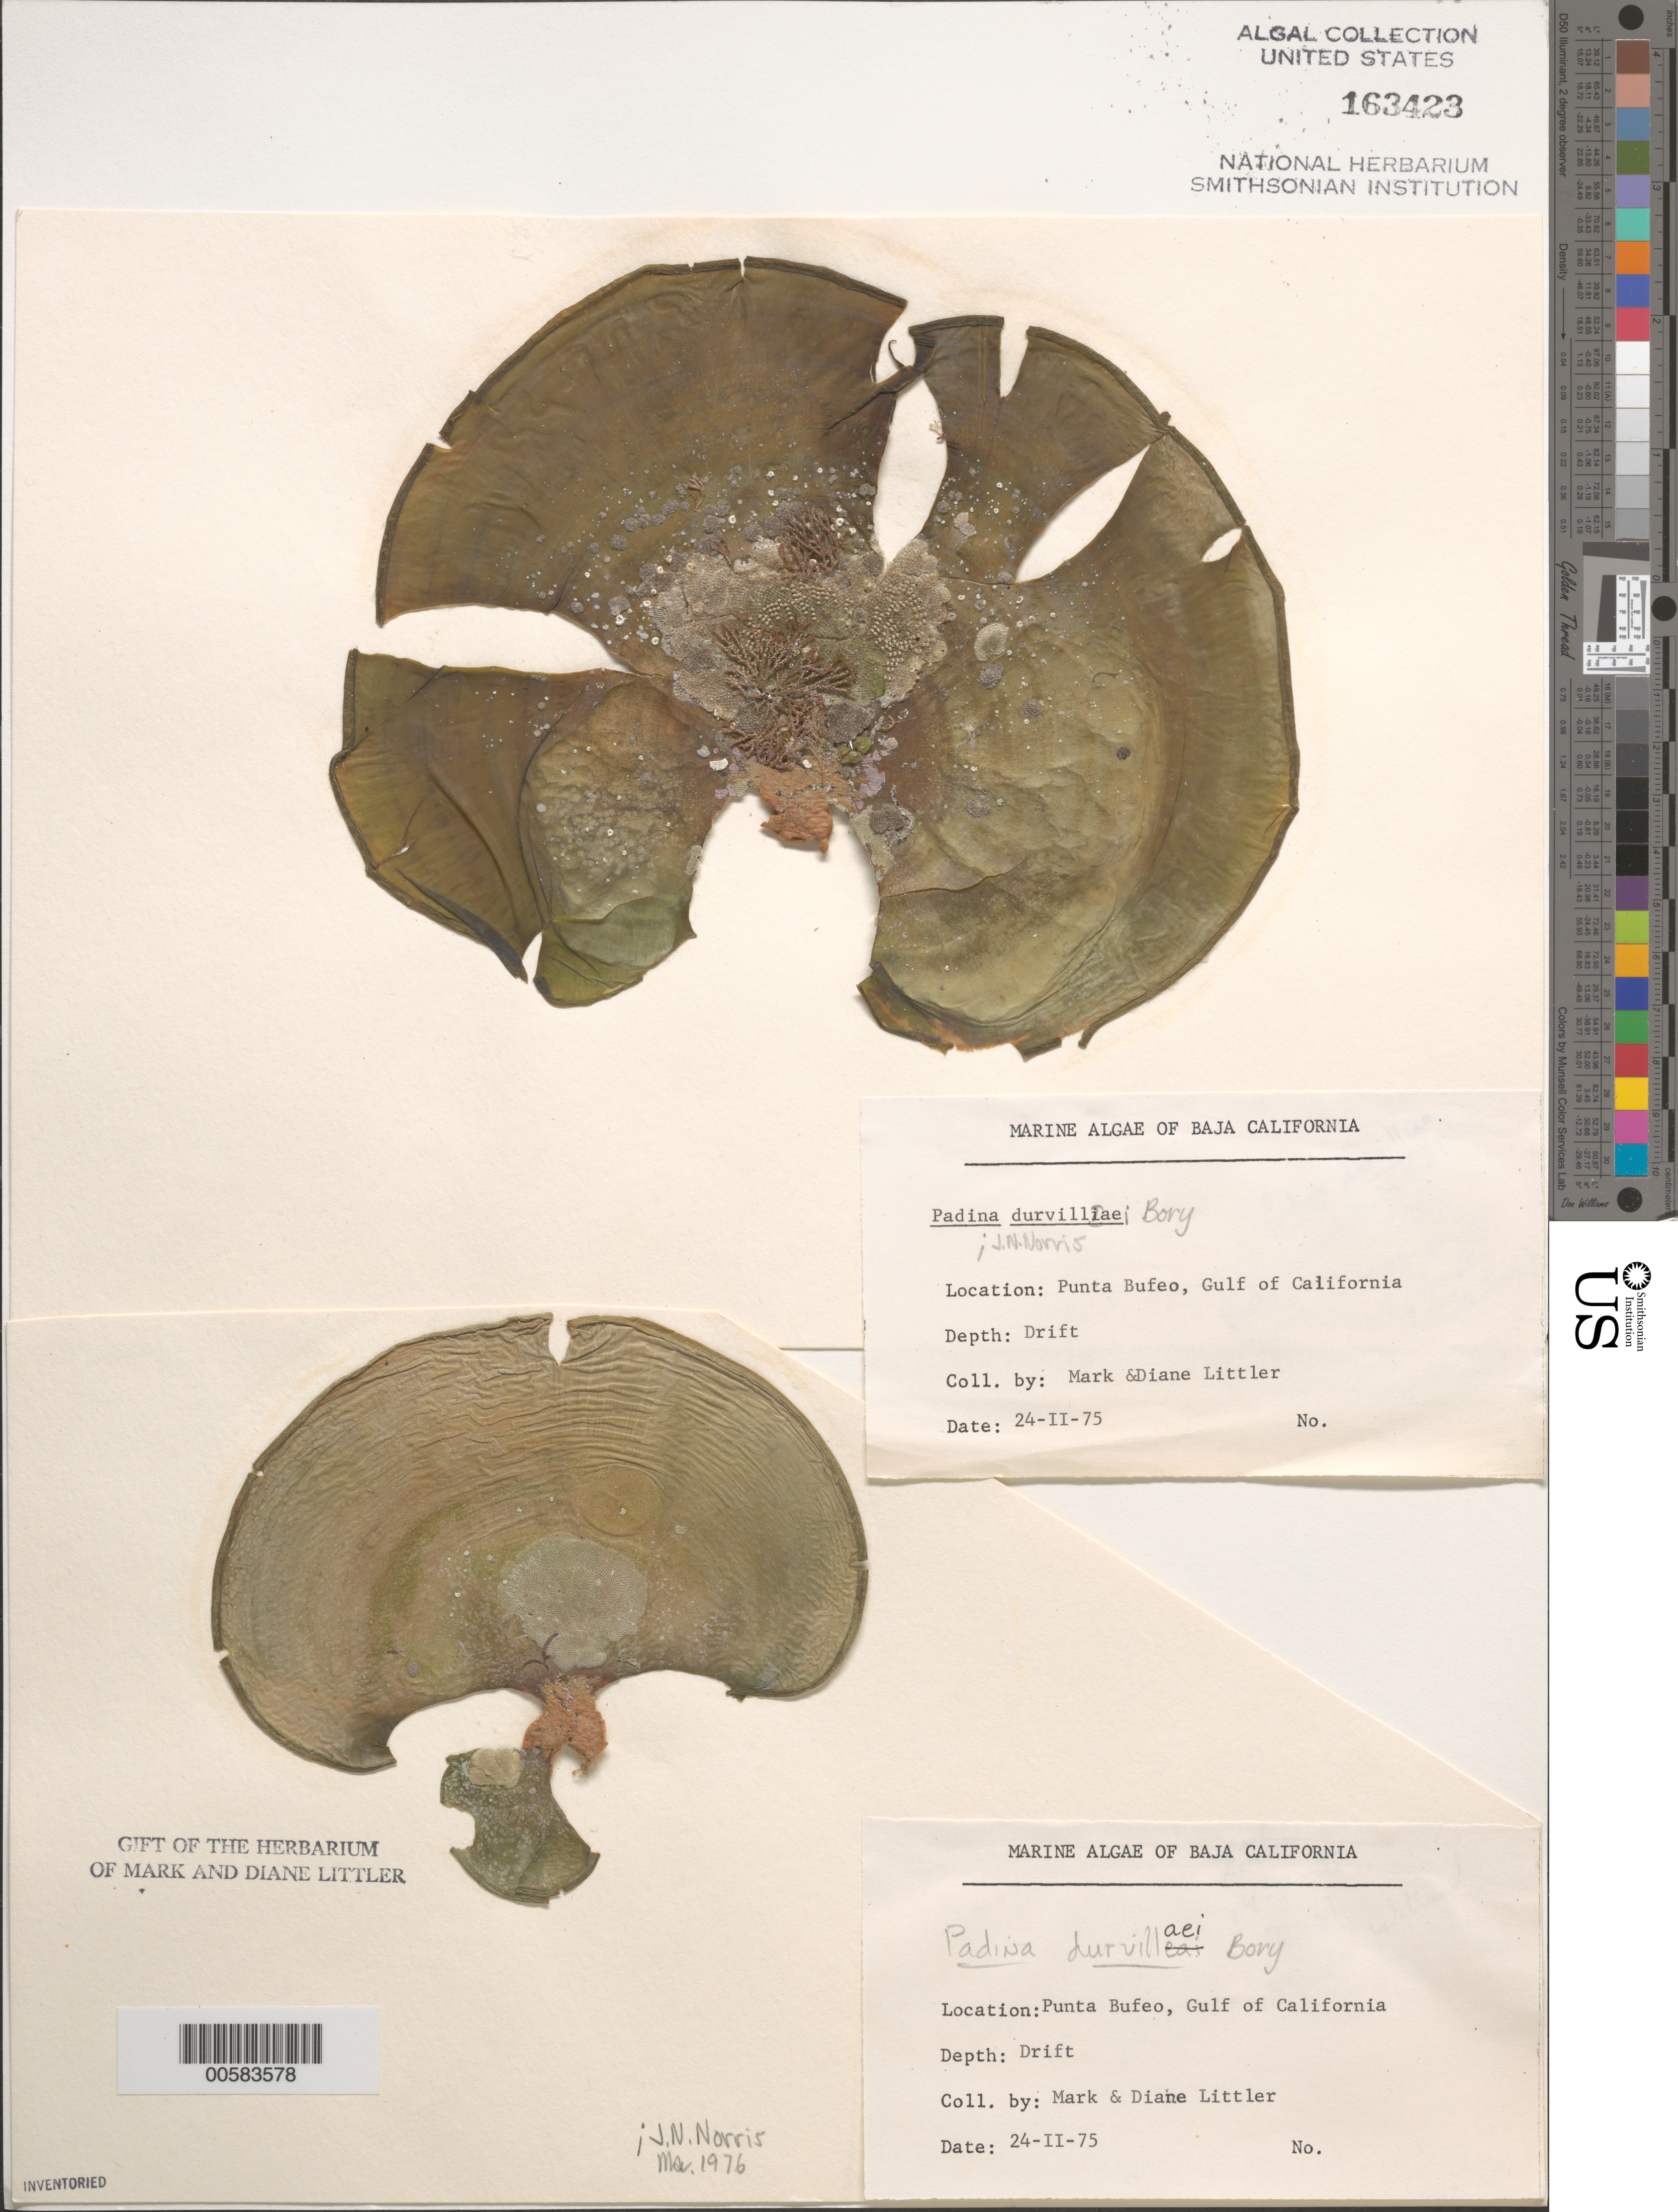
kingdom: Chromista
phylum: Ochrophyta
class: Phaeophyceae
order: Dictyotales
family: Dictyotaceae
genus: Padina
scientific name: Padina durvillaei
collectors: M. M. Littler & D. S. Littler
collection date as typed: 24 Feb 1975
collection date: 1975-02-24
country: Mexico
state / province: Baja California Norte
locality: Punta Bufeo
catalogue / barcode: US 163423